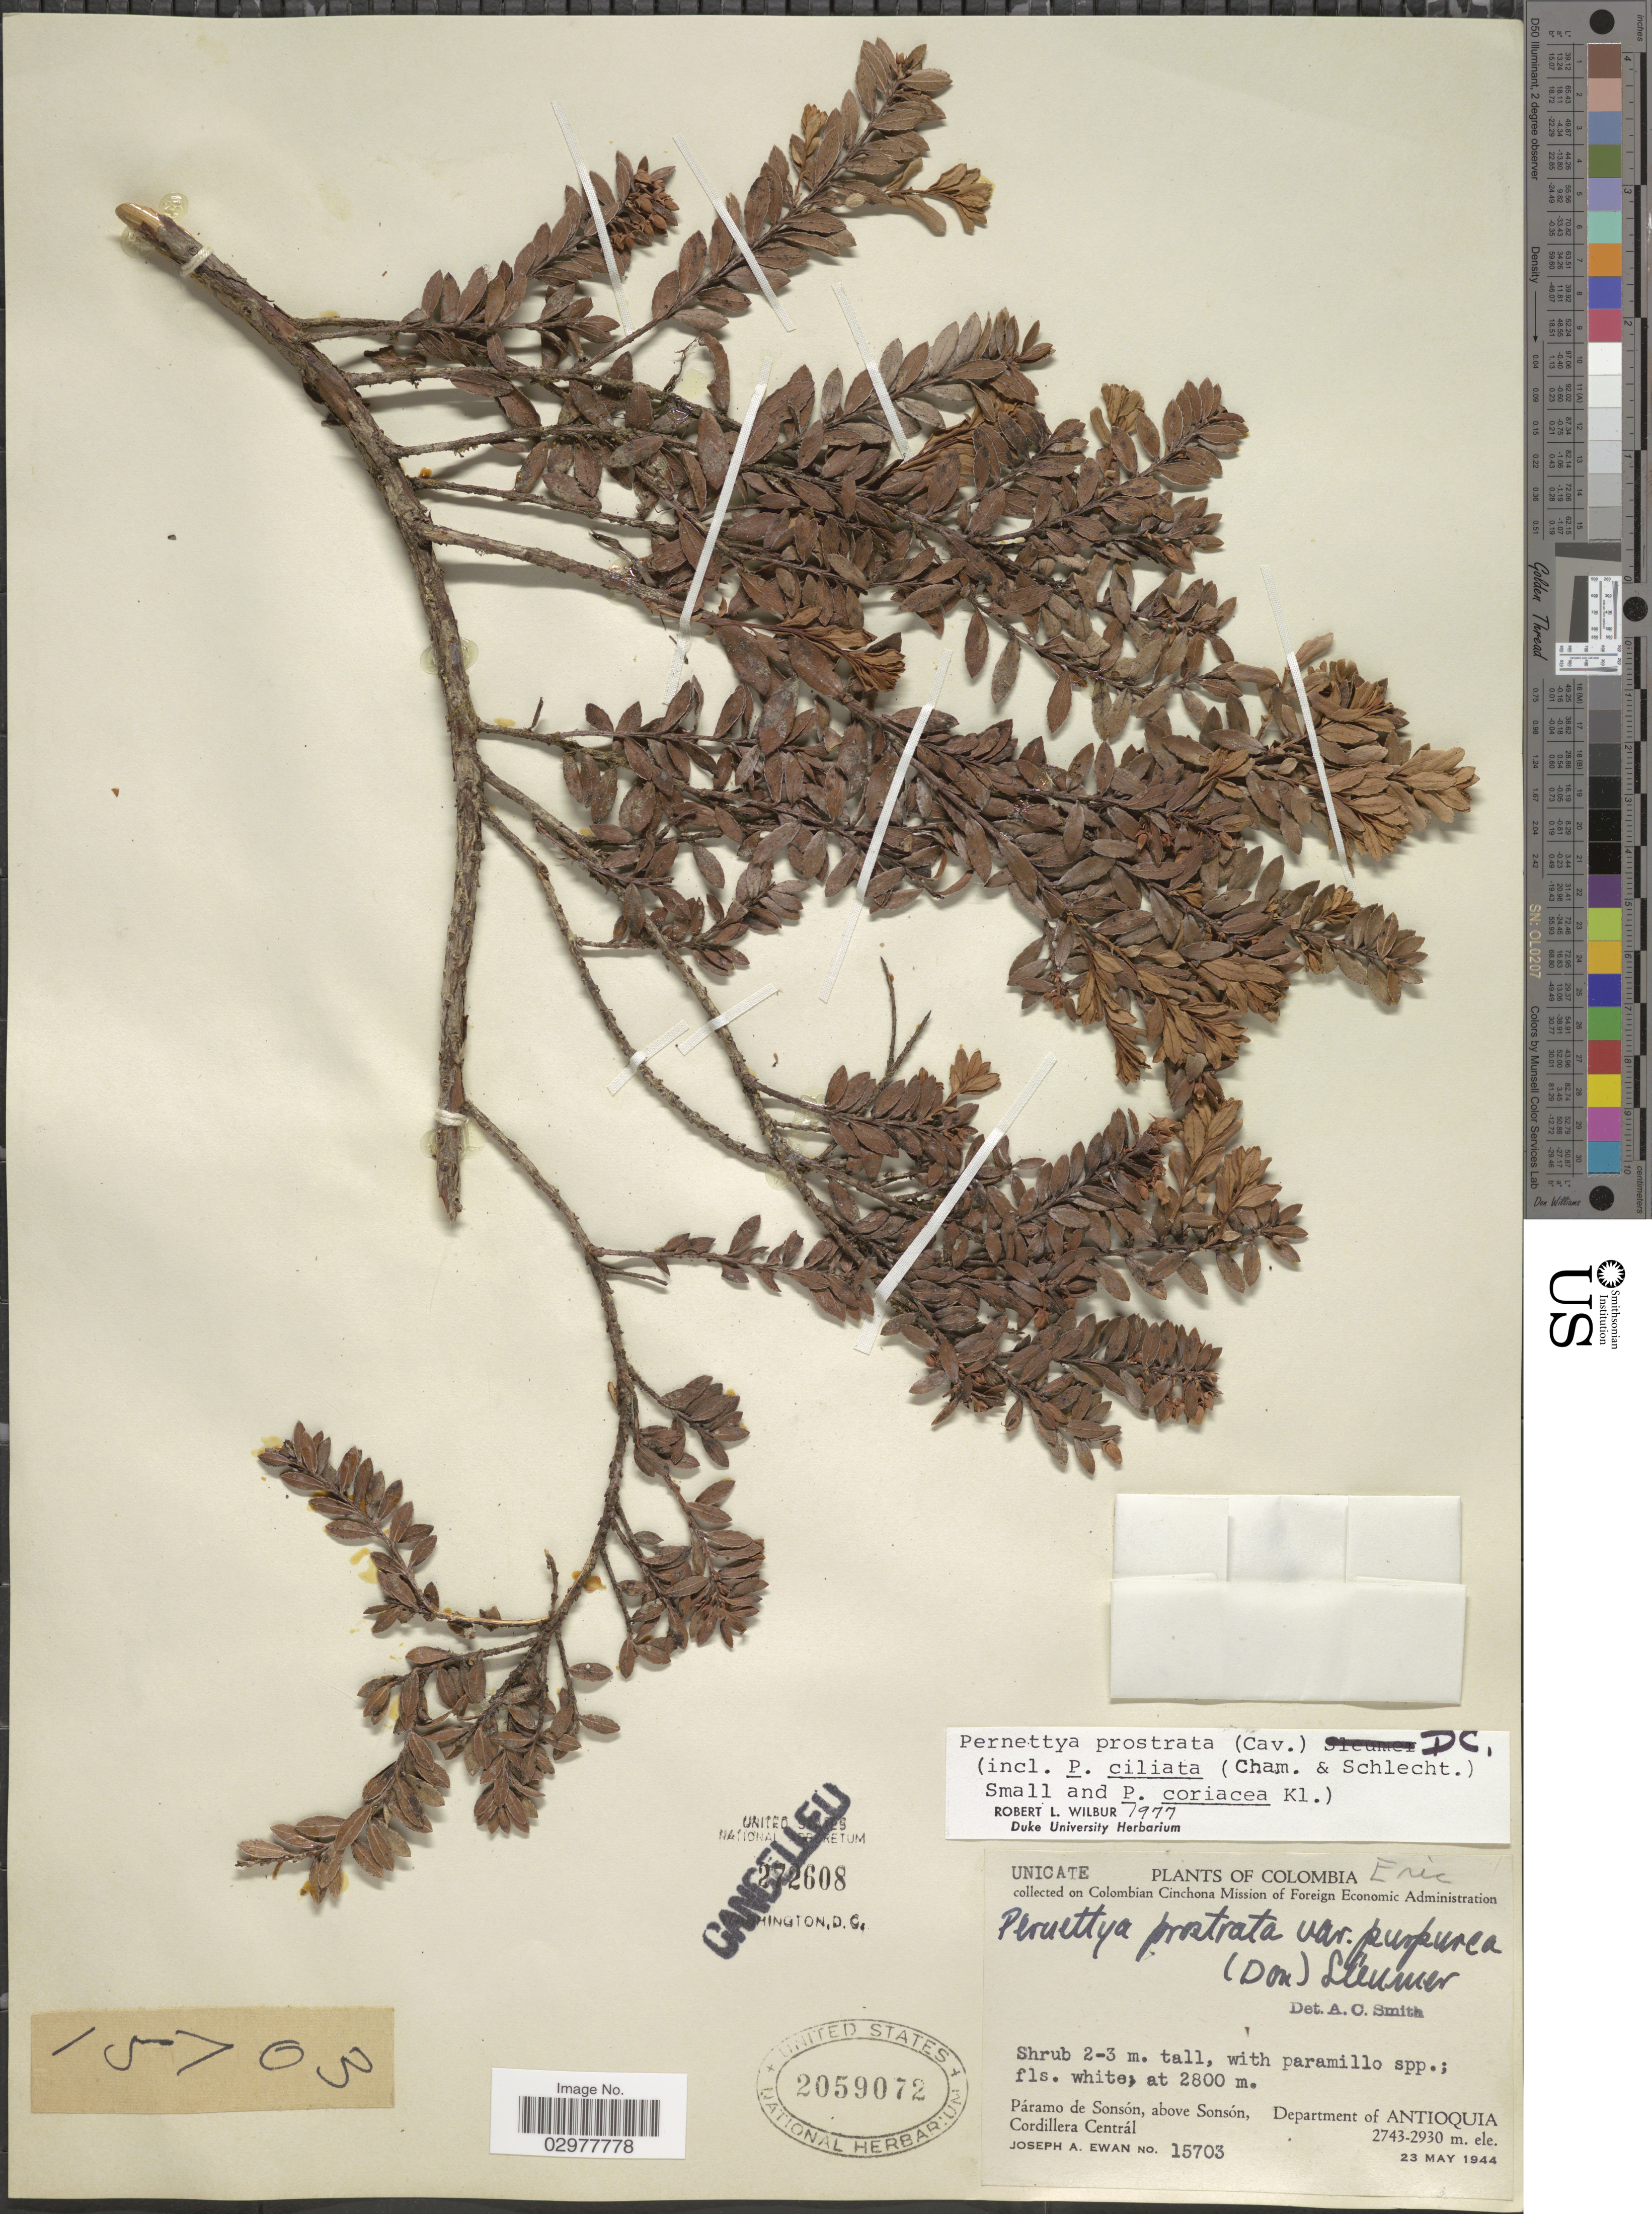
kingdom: Plantae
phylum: Tracheophyta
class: Magnoliopsida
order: Ericales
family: Ericaceae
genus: Pernettya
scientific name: Pernettya prostrata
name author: (Cav.) DC.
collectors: J. A. Ewan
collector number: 15703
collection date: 1944-05-23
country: Colombia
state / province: Antioquia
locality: Páramo de Sonsón, above Sonsón, Department of Antioquia, Cordillera Centrál.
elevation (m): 2743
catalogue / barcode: US 2059072